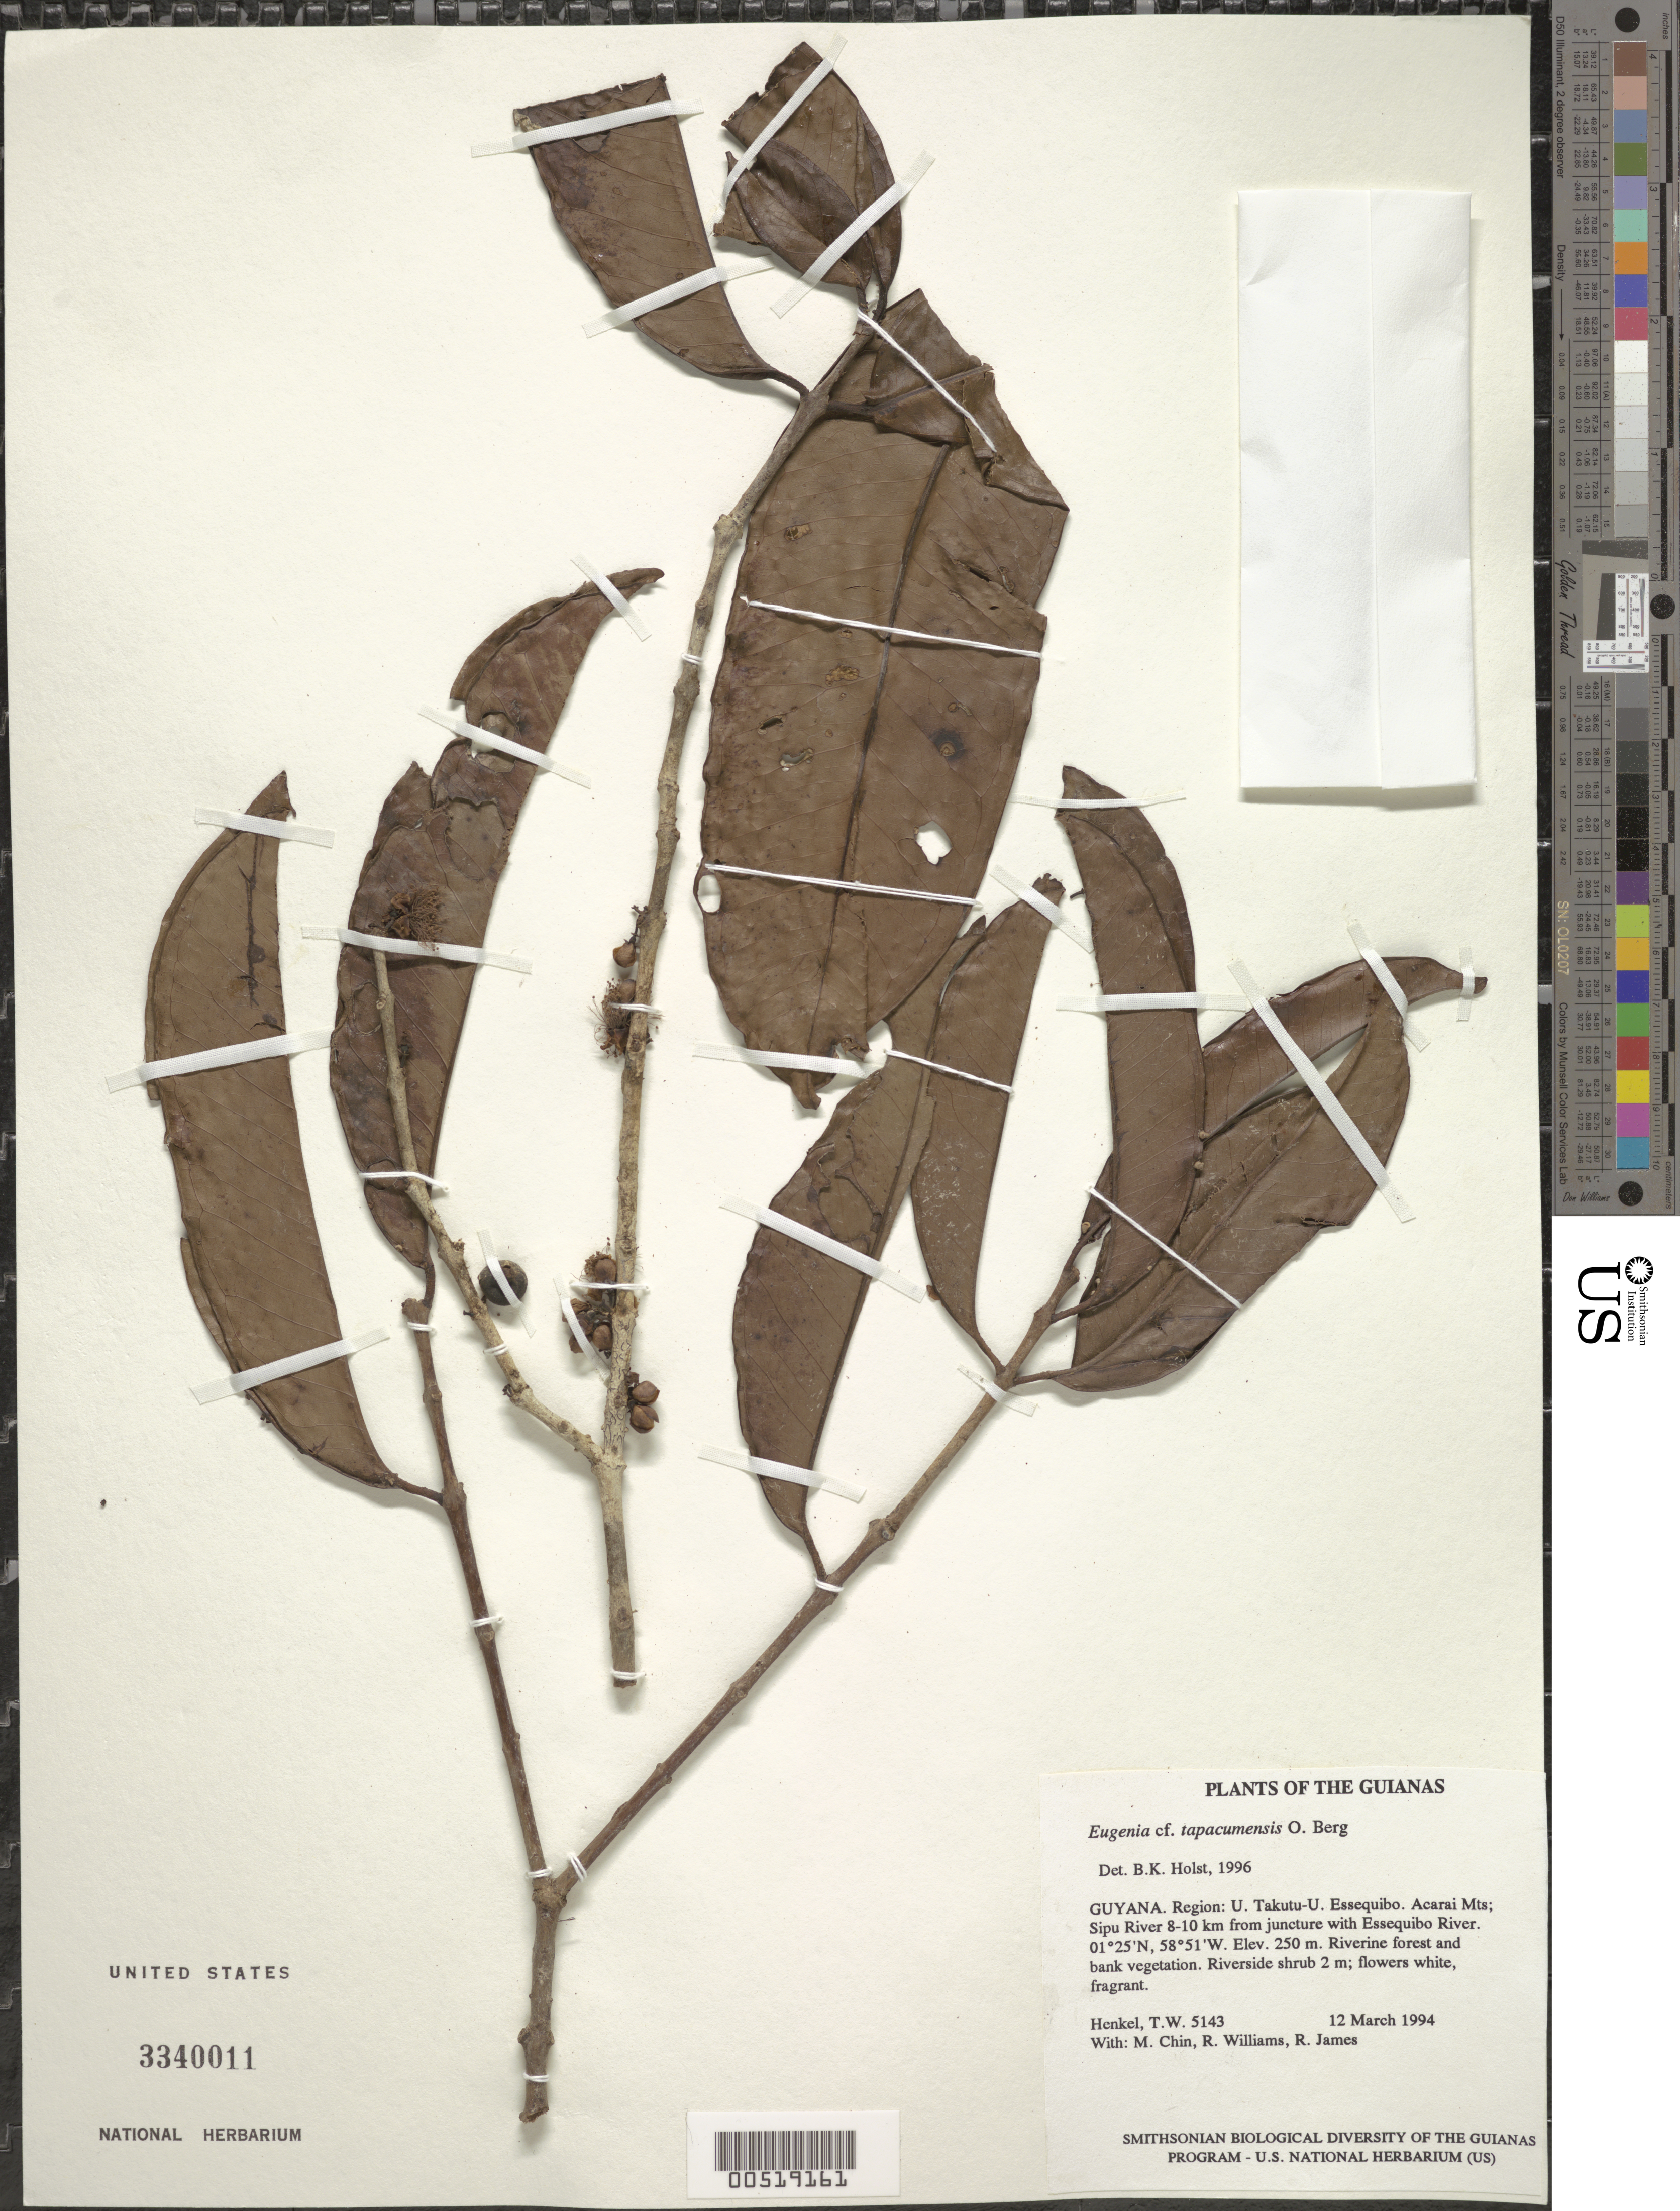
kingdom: Plantae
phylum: Tracheophyta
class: Magnoliopsida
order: Myrtales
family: Myrtaceae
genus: Eugenia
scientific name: Eugenia stictopetala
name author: DC.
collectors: T. Henkel, M. Chin, R. Williams & R. James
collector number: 5143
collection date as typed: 12 March 1994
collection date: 1994-03-12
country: Guyana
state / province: U. Takutu-U. Essequibo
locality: Acarai Mts; Sipu River 8-10 km from juncture with Essequibo River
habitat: Riverine forest and bank vegetation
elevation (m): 250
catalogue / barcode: US 3340011